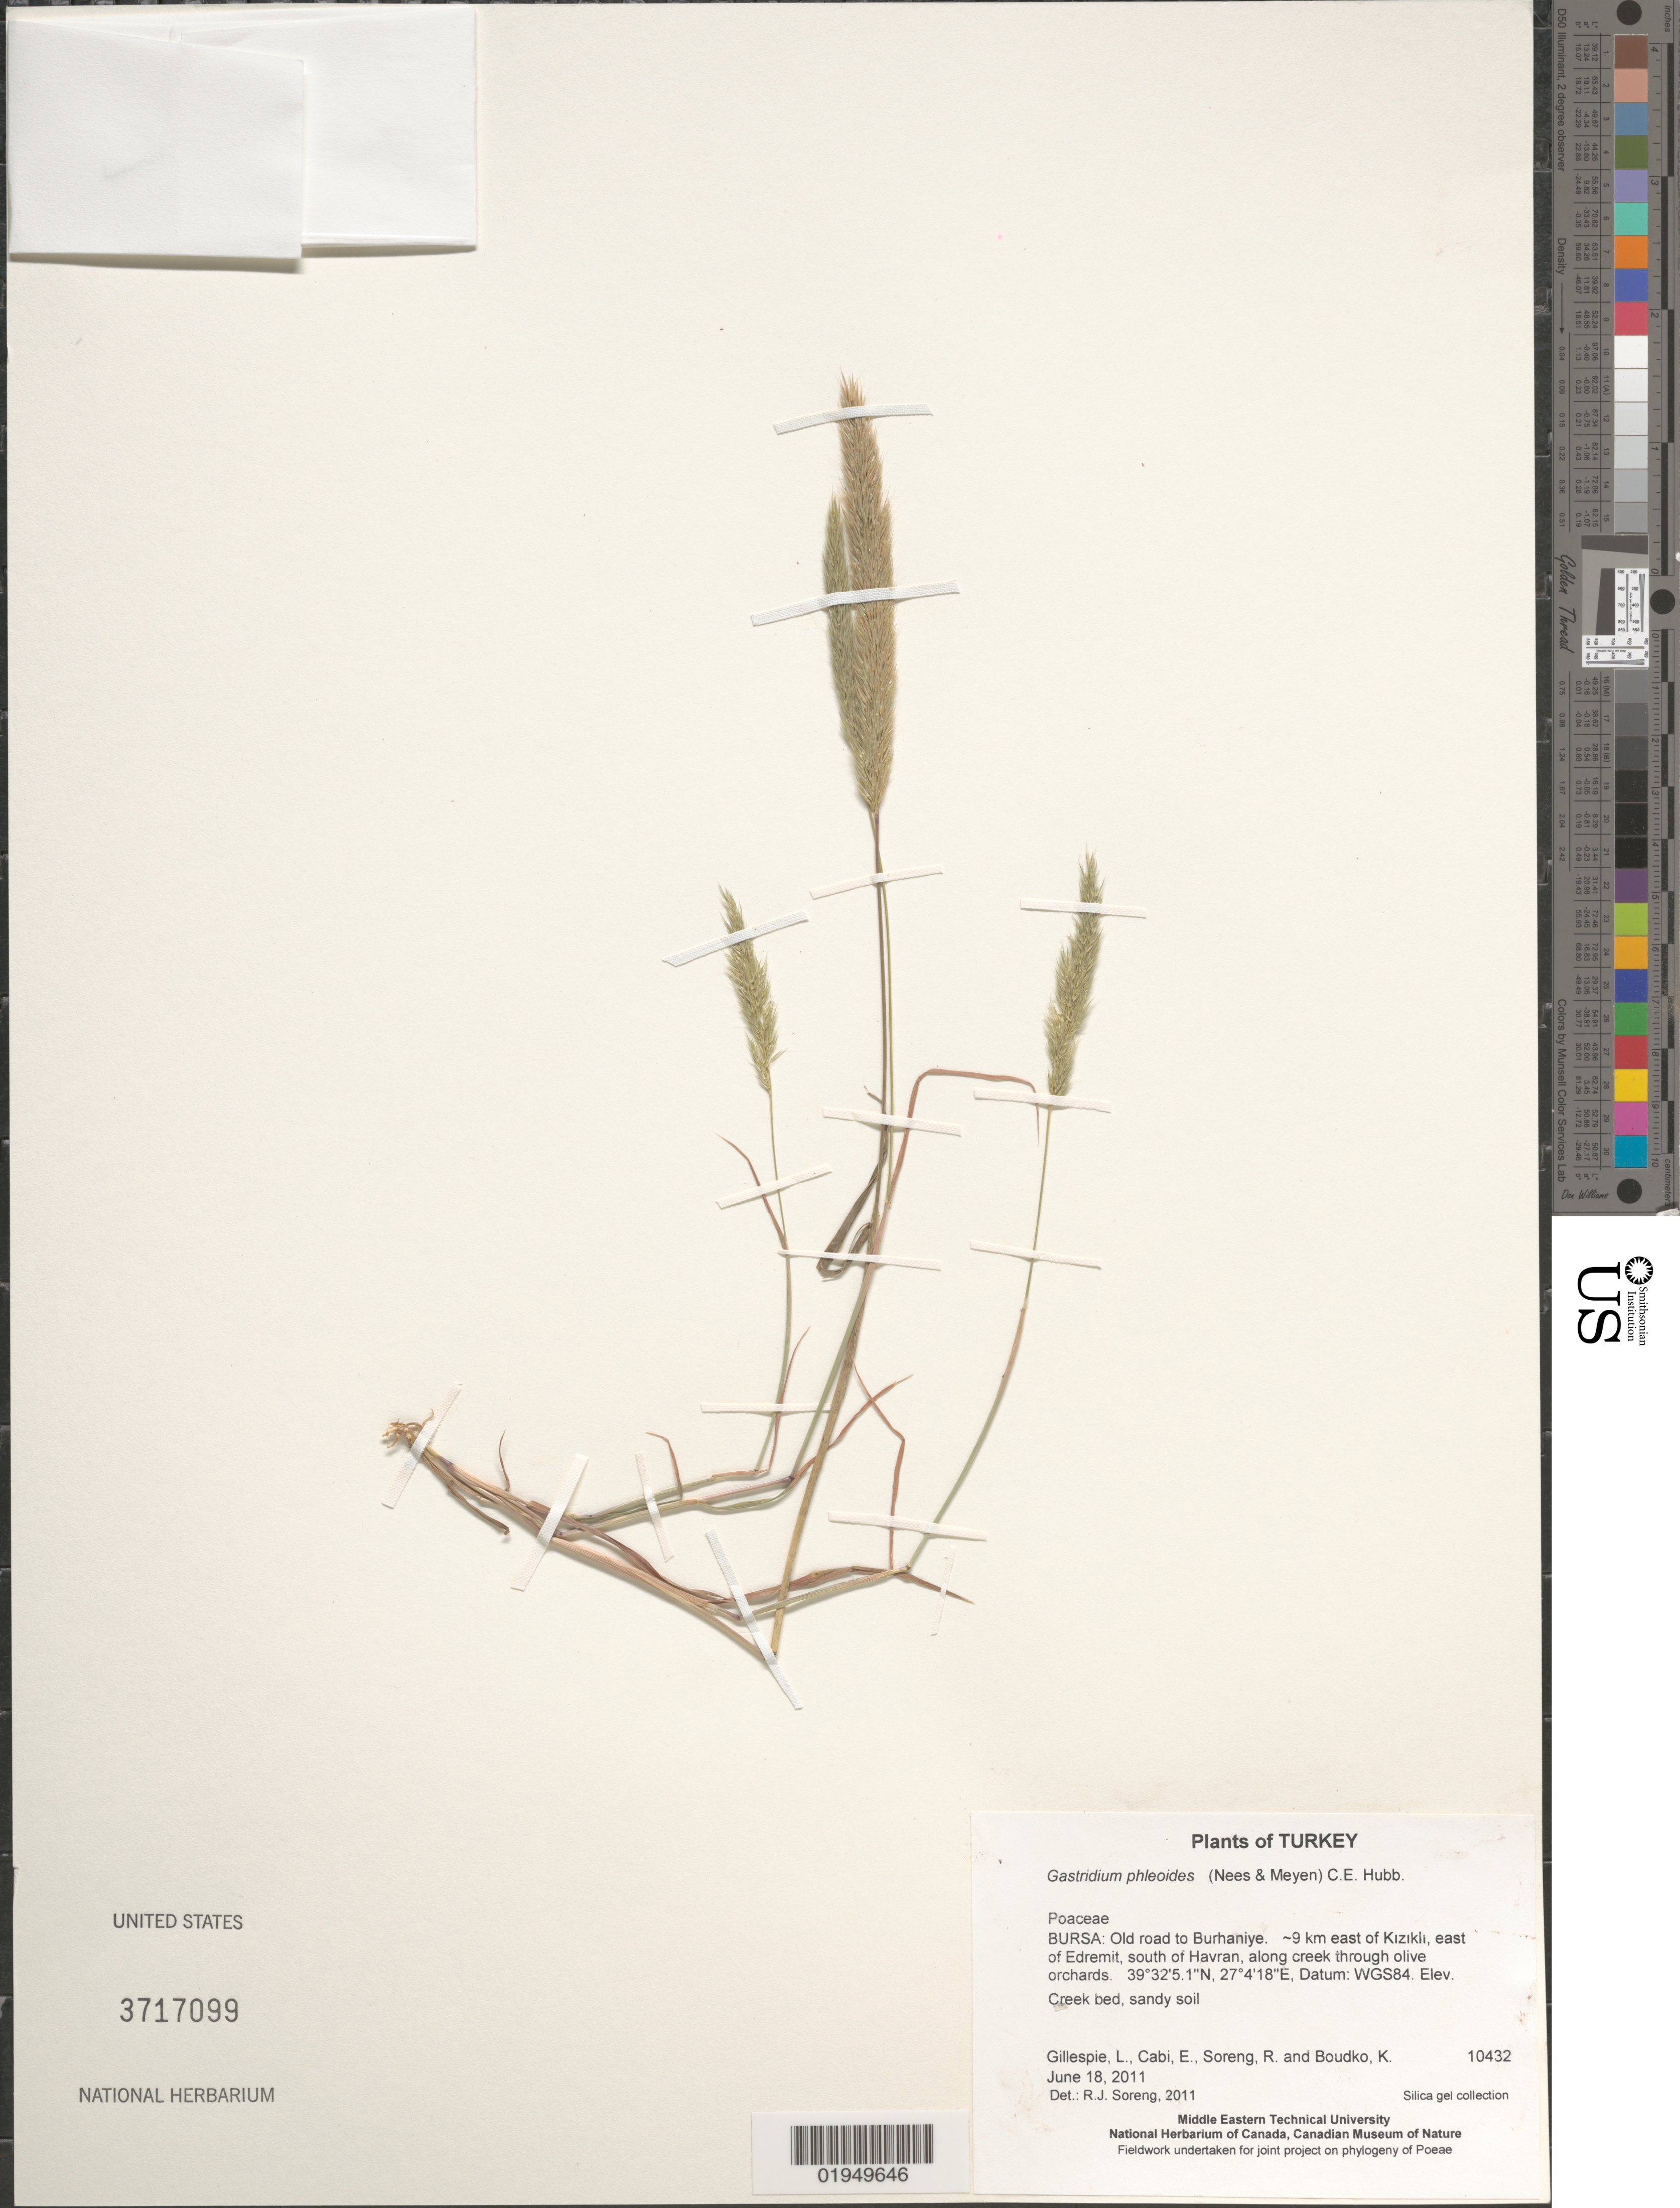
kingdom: Plantae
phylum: Tracheophyta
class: Liliopsida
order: Poales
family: Poaceae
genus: Gastridium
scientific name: Gastridium phleoides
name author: (Nees) C.E. Hubb.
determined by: Soreng, Robert J., Research Associate (BOT), Smithsonian Institution - National Museum of Natural History (UNITED STATES)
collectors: L. J. Gillespie, E. Cabi, R. J. Soreng & K. Boudko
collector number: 10432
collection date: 2011-06-18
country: Turkey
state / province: Bursa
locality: Old road to Burhaniye. ~9 km east of Kizikli, east of Edremit, south of Havran, along creek through olive orchards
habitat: Creek bed, sandy soil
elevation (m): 35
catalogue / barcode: US 3717099